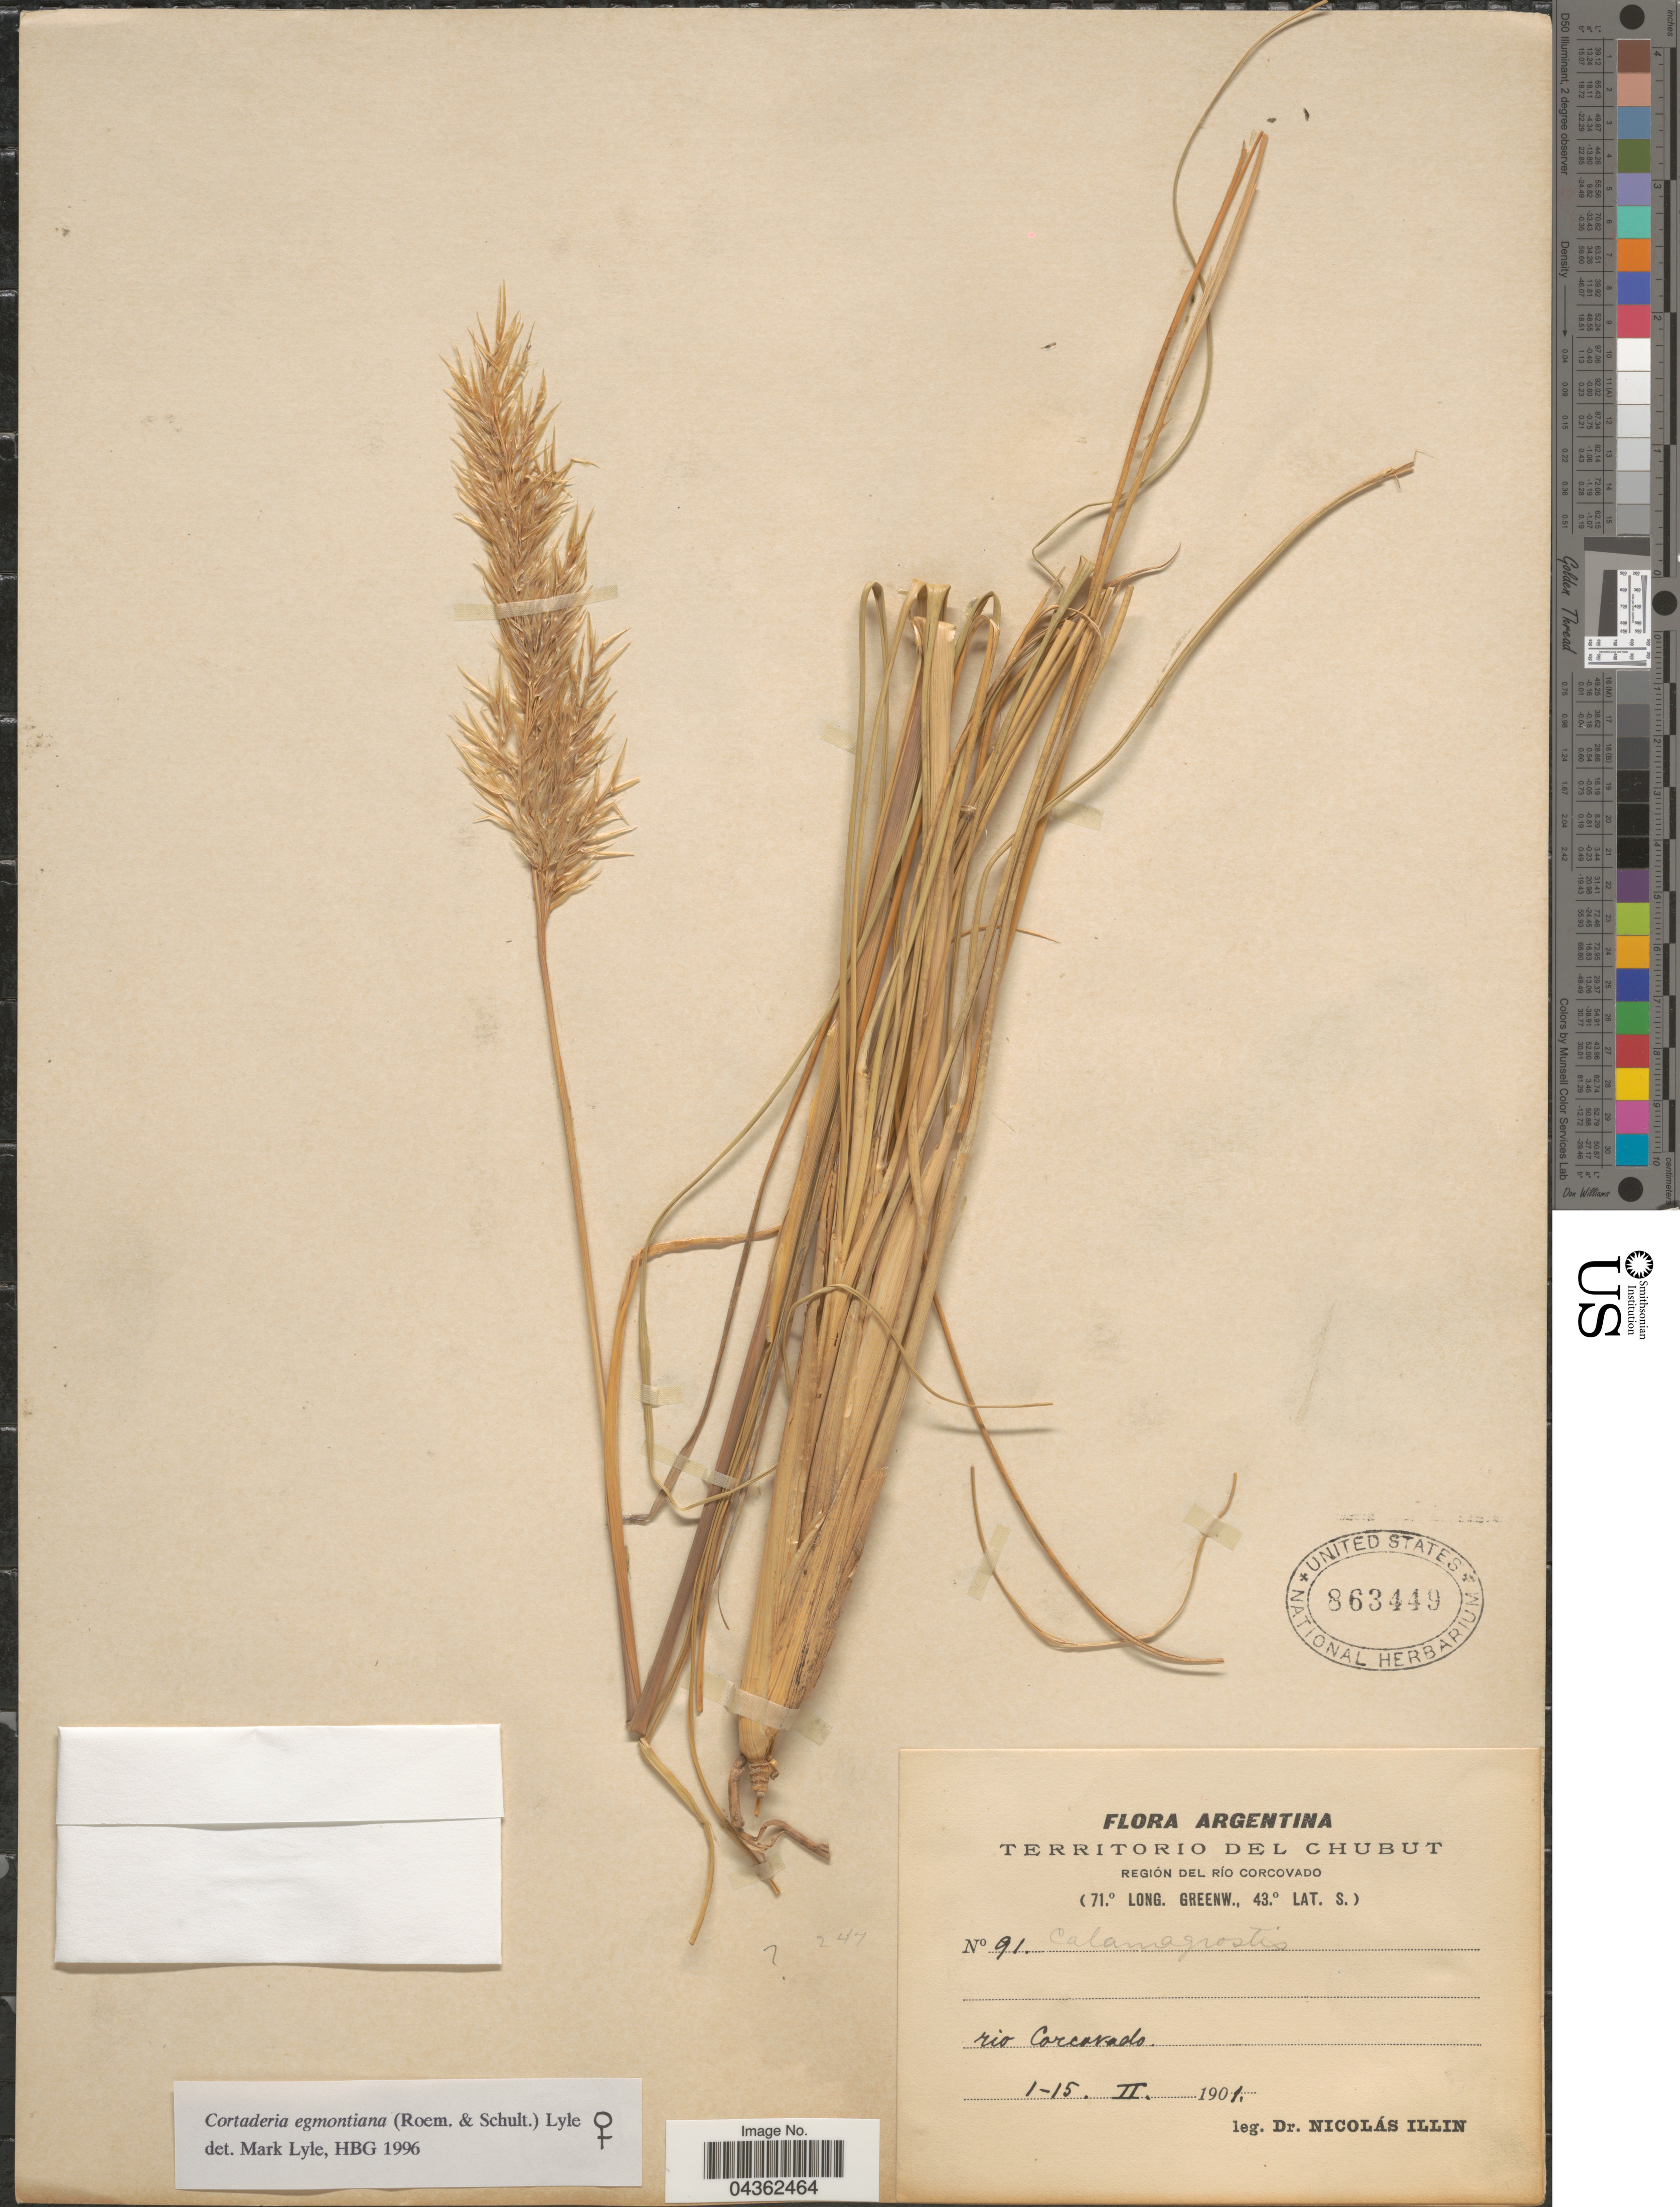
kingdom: Plantae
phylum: Tracheophyta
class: Liliopsida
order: Poales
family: Poaceae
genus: Cortaderia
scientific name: Cortaderia egmontiana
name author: (Roem. & Schult.) Lyle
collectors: N. Illin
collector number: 91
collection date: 1901-02-01/1901-02-15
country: Argentina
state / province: Chubut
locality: Región del Río Corcovado. Rio Corcovado.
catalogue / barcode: US 863449